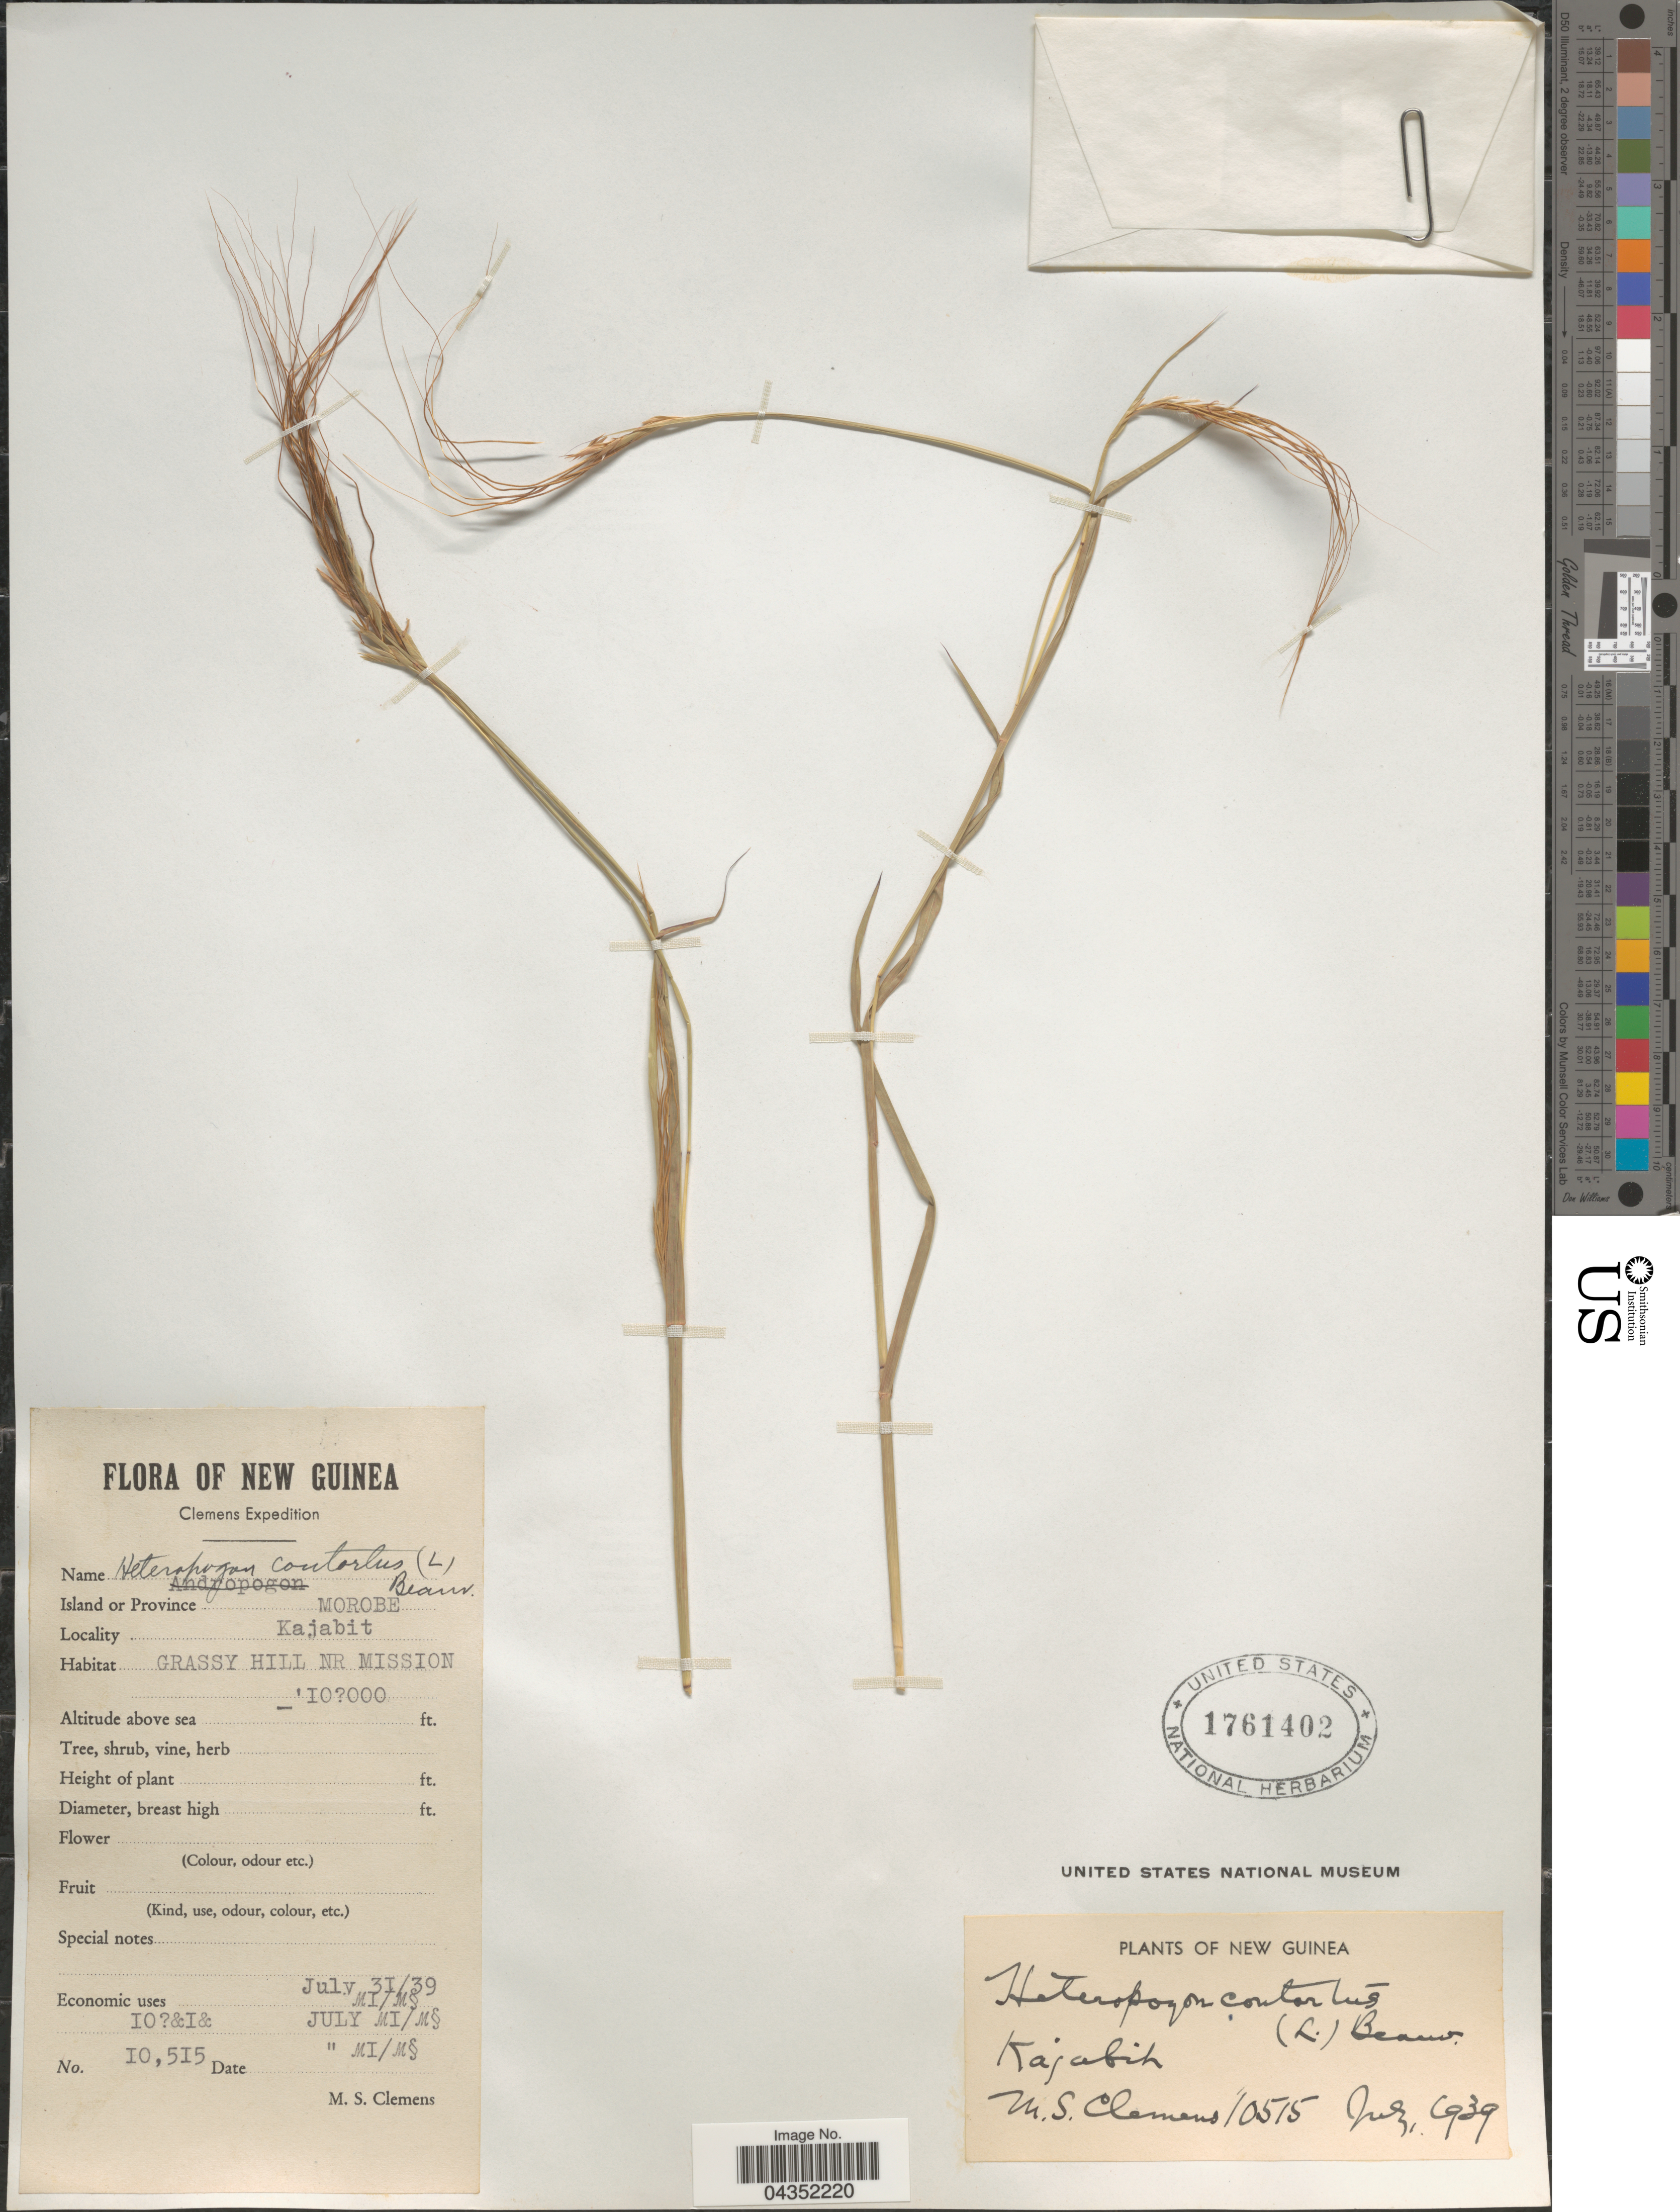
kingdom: Plantae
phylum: Tracheophyta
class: Liliopsida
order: Poales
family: Poaceae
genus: Heteropogon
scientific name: Heteropogon contortus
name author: (L.) P. Beauv. ex Roem. & Schult.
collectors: M. S. Clemens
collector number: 10515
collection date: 1939-07-31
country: Papua New Guinea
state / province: Morobe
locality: New Guinea. Clemens Expedition. Island or Province. Morobe. Kajabit.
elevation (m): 3048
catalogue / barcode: US 1761402